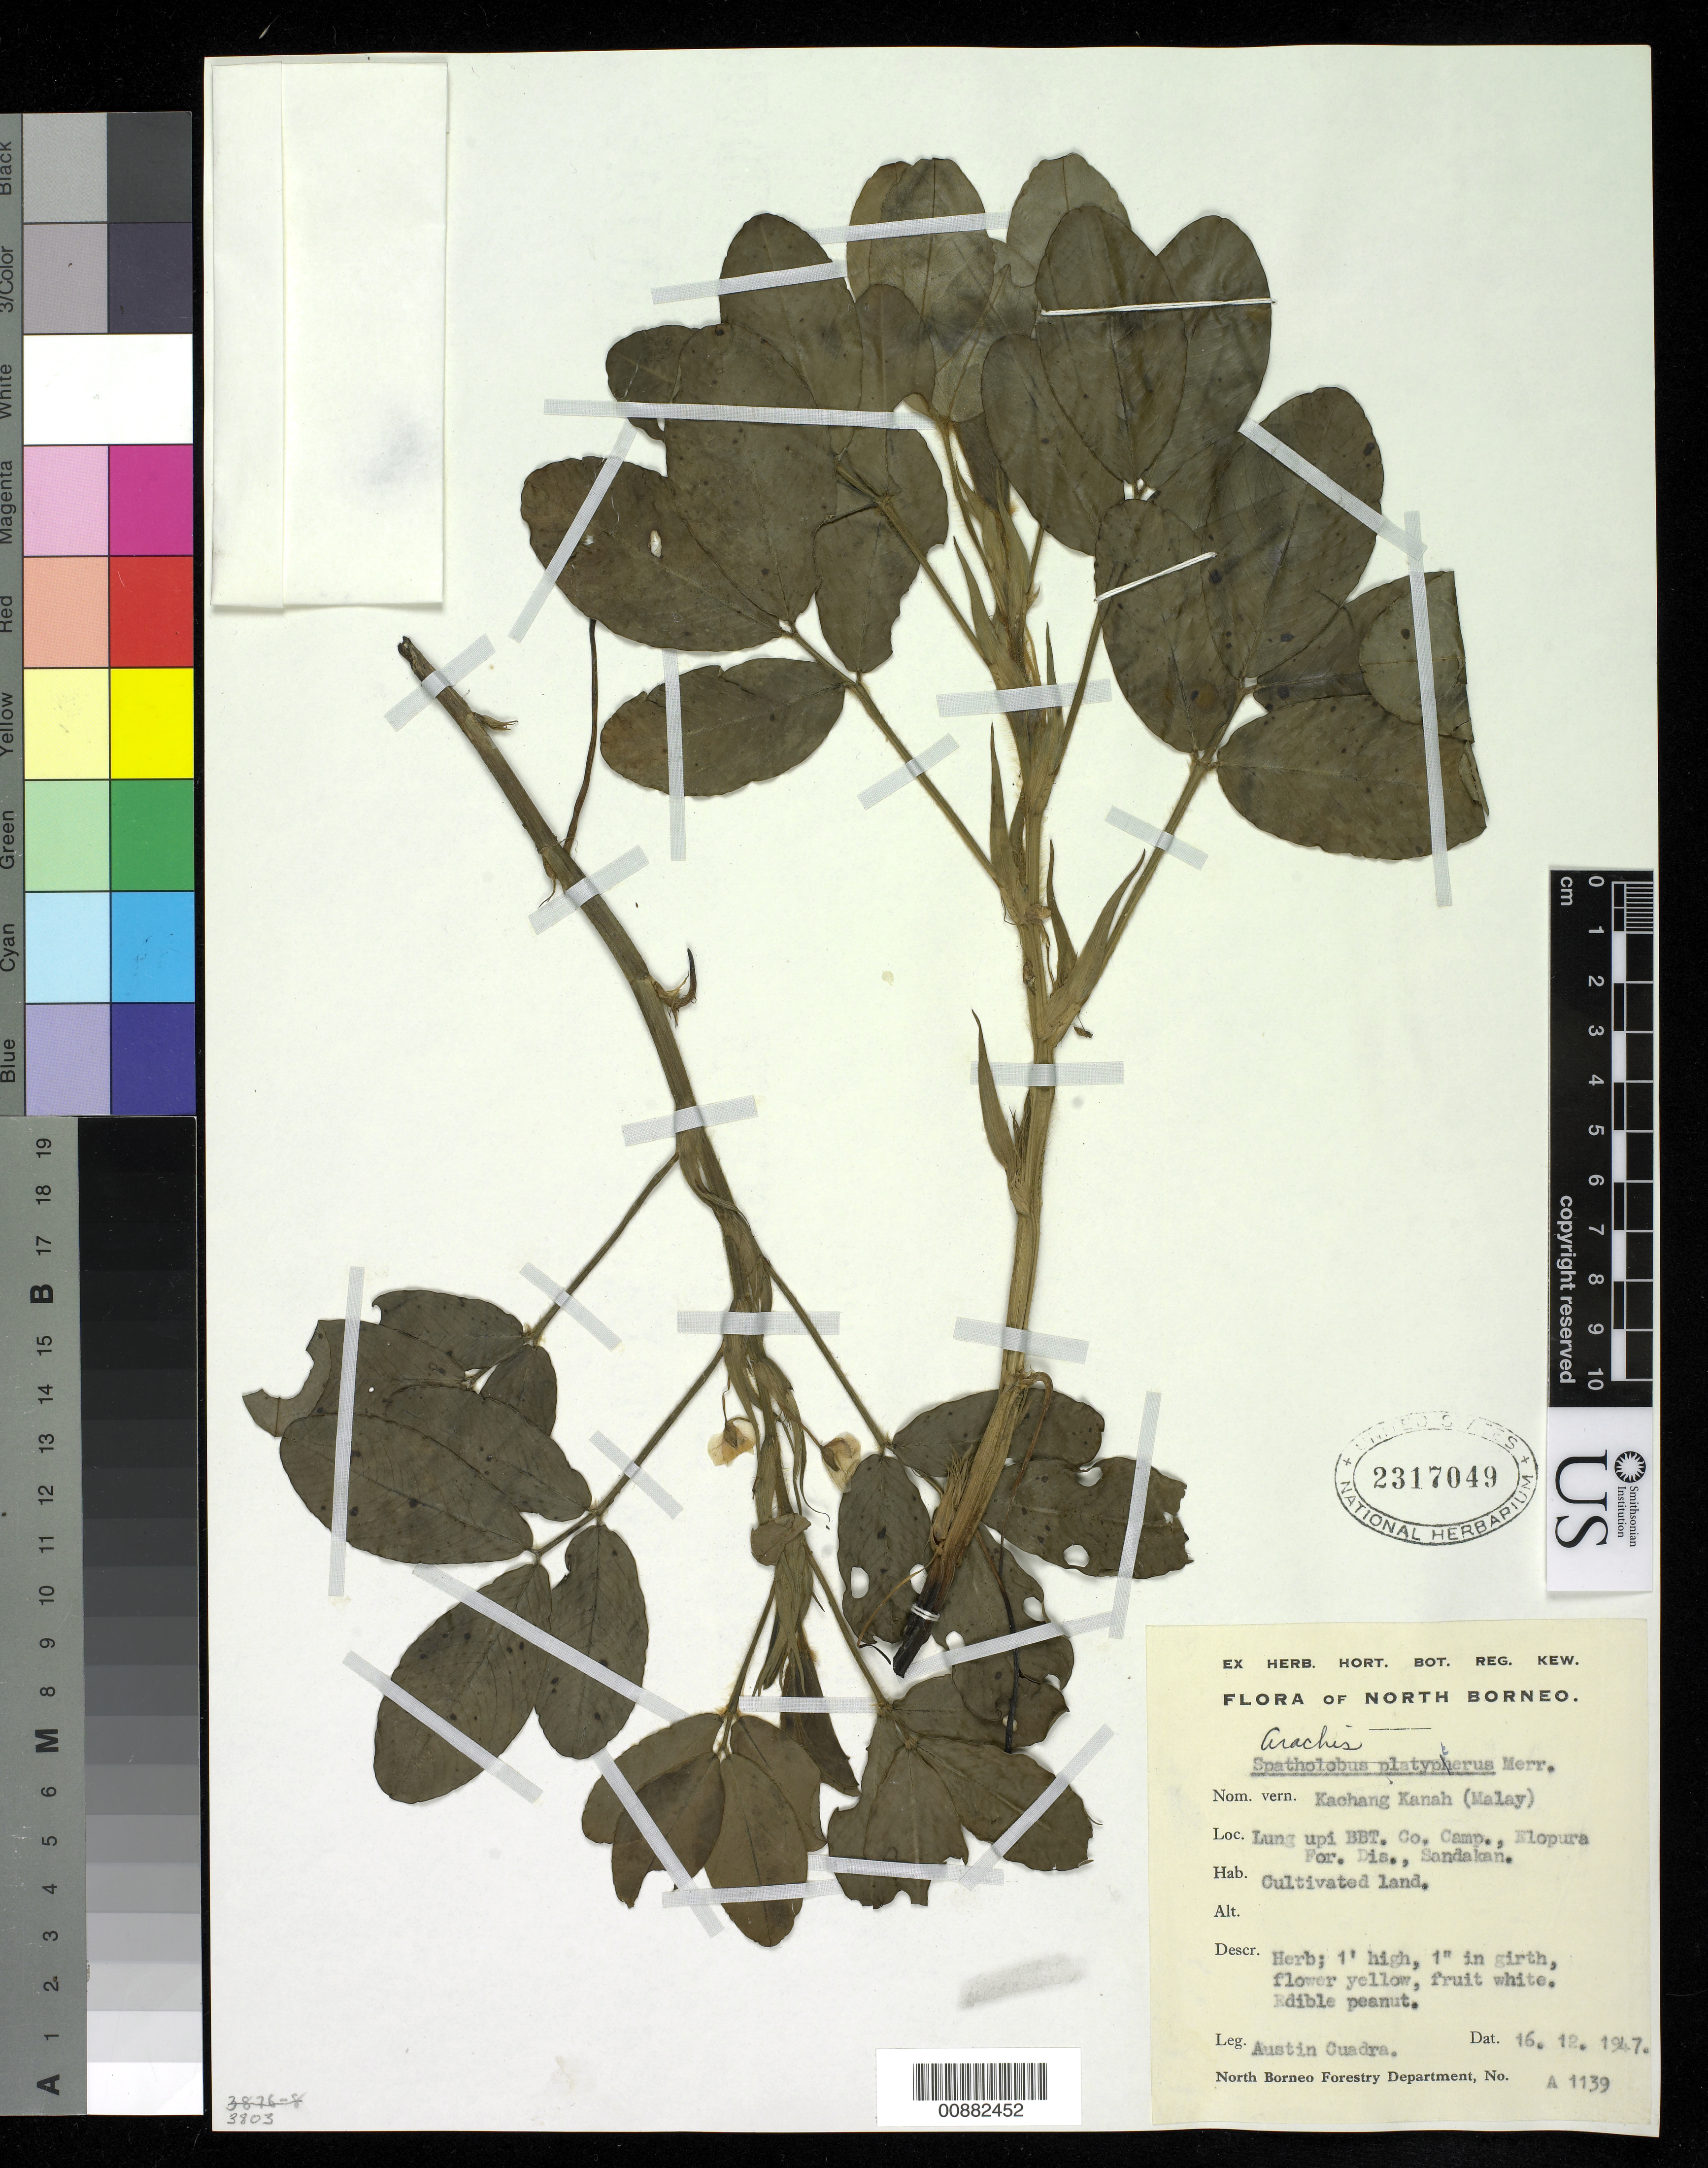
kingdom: Plantae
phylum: Tracheophyta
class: Magnoliopsida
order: Fabales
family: Fabaceae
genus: Arachis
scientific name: Arachis hypogaea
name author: L.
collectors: A. Cuadra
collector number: A 1139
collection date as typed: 16 Dec 1947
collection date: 1947-12-16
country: Malaysia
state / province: Sabah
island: Borneo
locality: Lung upi BBT. Co. Camp. Elopura For. Dis. Sandakan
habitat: Cultivated land.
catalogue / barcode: US 2317049